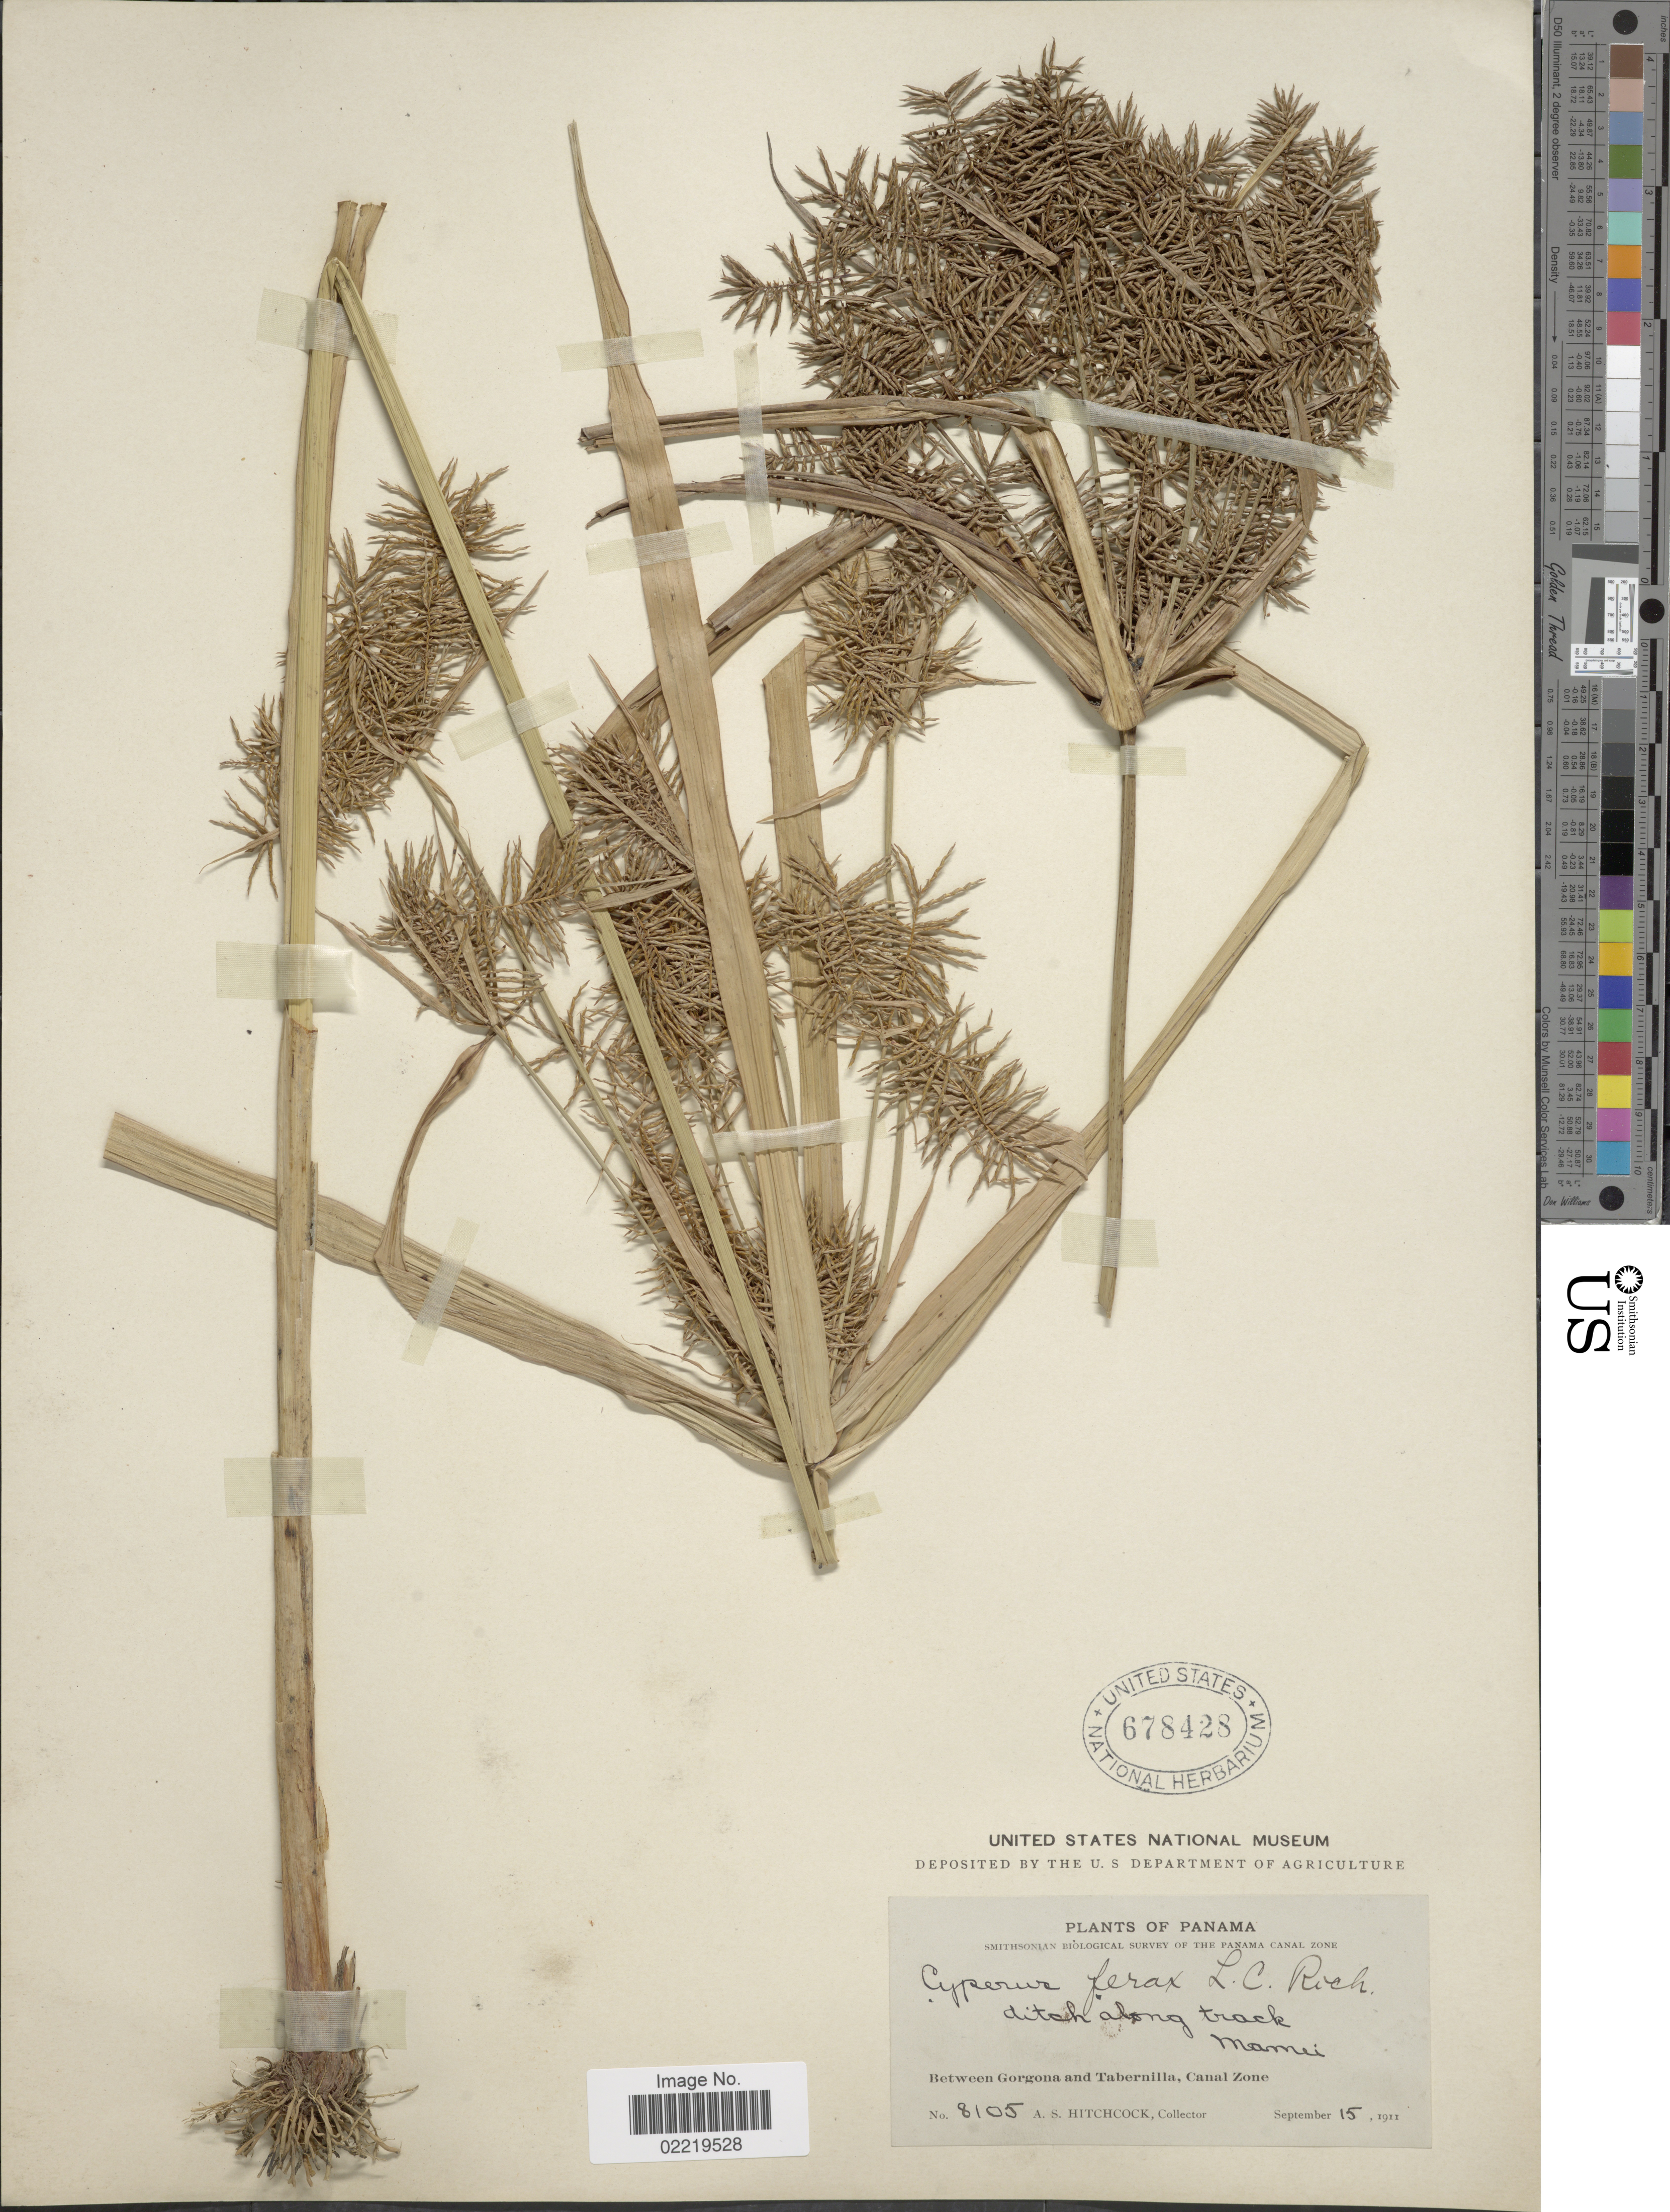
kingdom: Plantae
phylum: Tracheophyta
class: Liliopsida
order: Poales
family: Cyperaceae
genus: Cyperus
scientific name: Cyperus odoratus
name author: L.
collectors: A. S. Hitchcock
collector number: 8105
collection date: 1911-09-15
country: Panama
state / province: Colón / Panamá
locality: Panama Canal Zone, Between Gorgona and Tabernilla, Canal Zone.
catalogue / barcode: US 678428